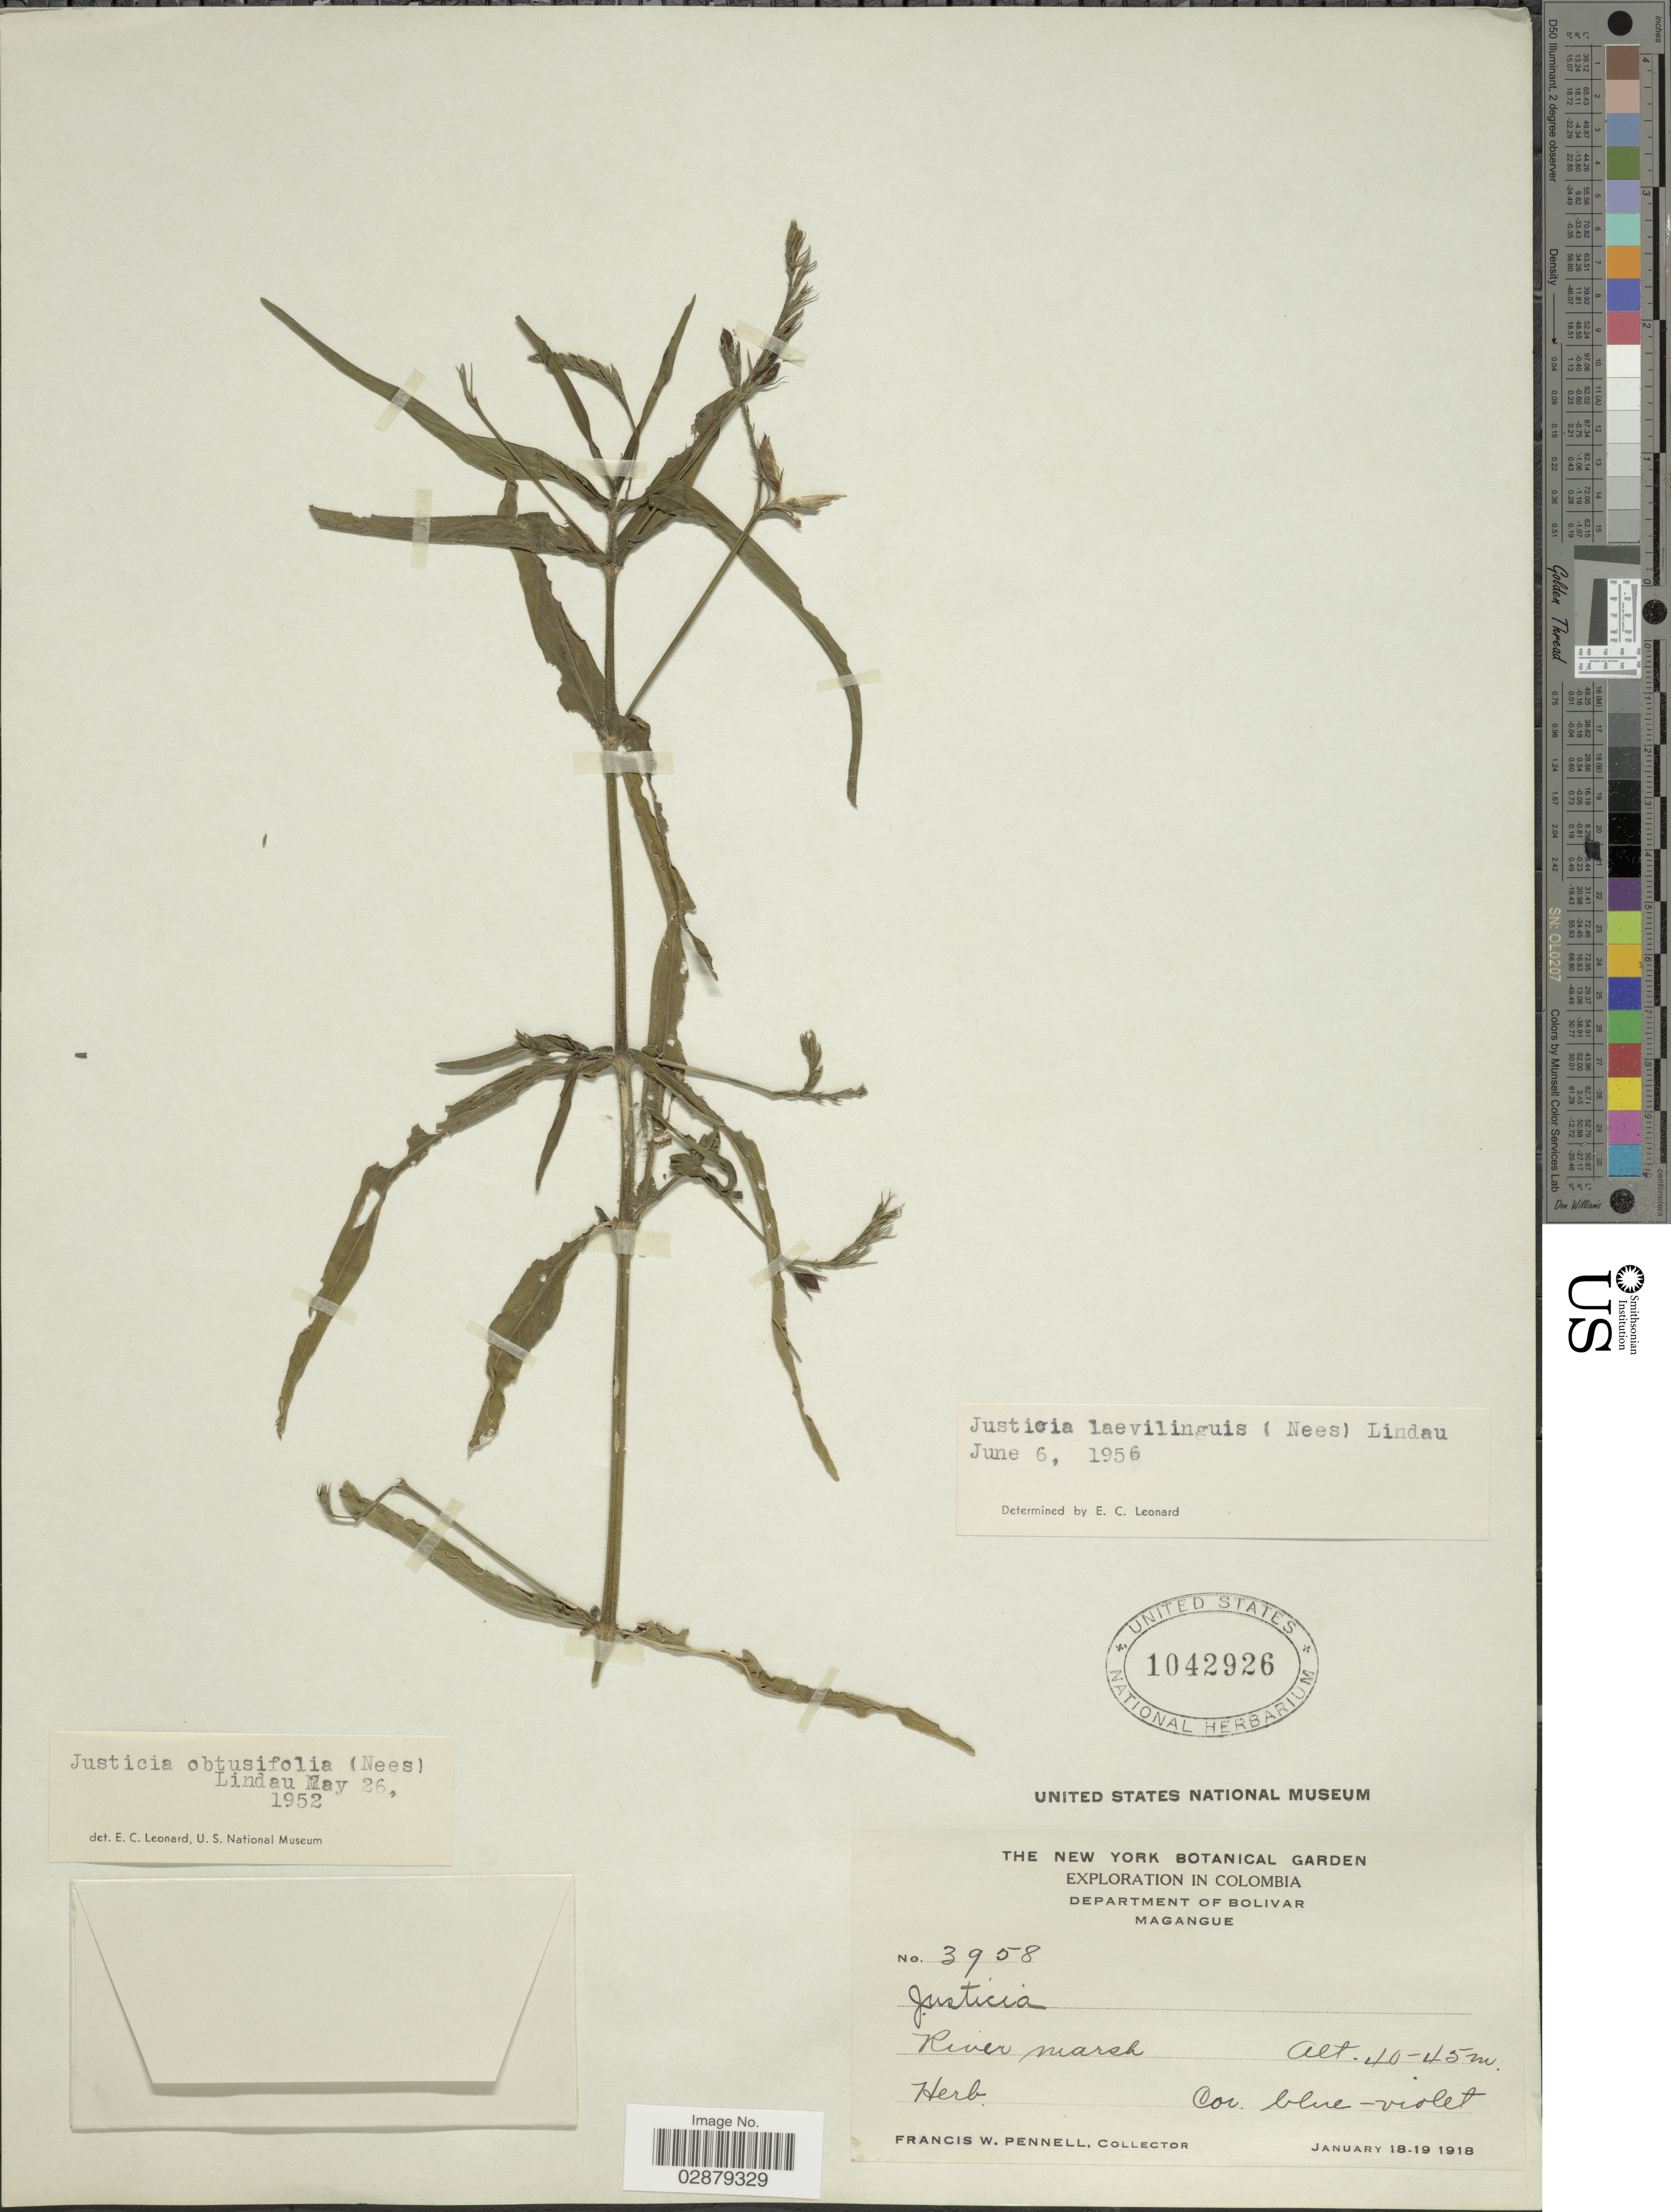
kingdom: Plantae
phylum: Tracheophyta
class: Magnoliopsida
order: Lamiales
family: Acanthaceae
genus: Justicia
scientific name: Justicia laevilinguis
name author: (Nees) Lindau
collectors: F. W. Pennell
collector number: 3958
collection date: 1918-01-18/1918-01-19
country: Colombia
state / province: Bolívar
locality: Department of Bolivar. Magangue.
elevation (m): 40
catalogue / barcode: US 1042926